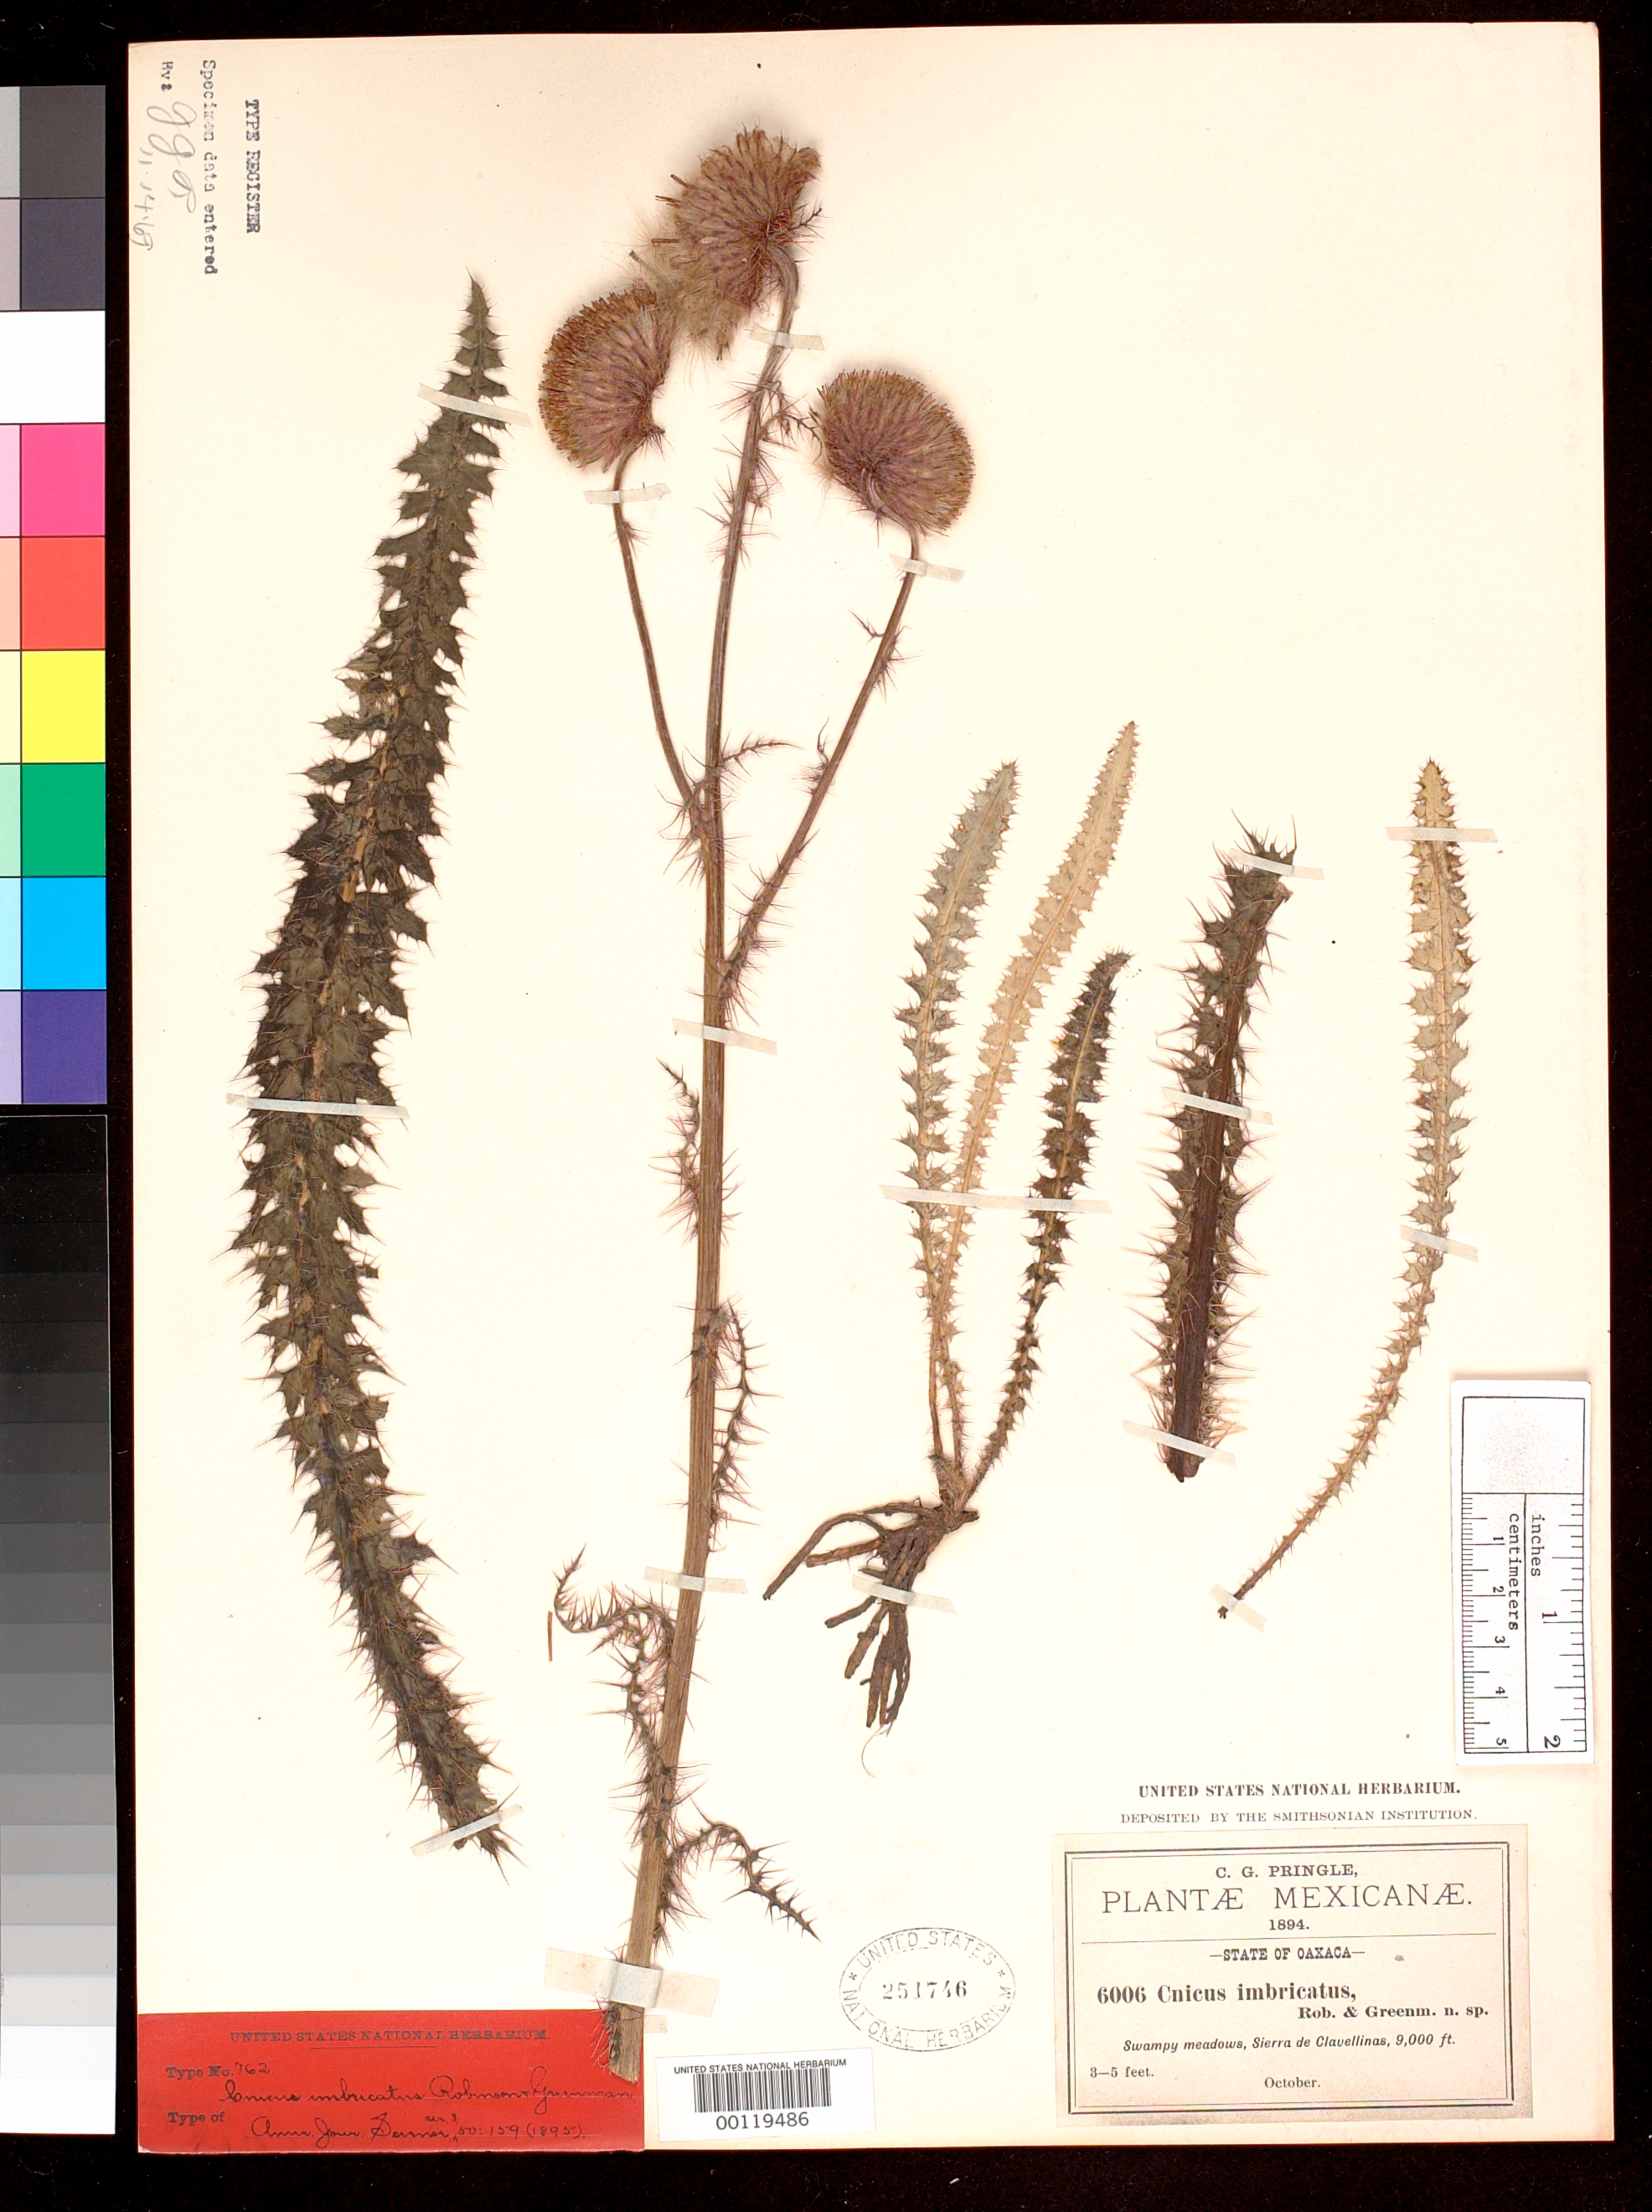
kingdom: Plantae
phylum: Tracheophyta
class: Magnoliopsida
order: Asterales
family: Asteraceae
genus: Cnicus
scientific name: Cnicus imbricatus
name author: B.L. Rob. & Greenm.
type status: Isotype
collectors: C. G. Pringle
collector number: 6006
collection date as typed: Oct 1894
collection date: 1894-10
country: Mexico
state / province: Oaxaca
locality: Sierra de Clavellinas.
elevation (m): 2743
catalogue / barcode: US 251746